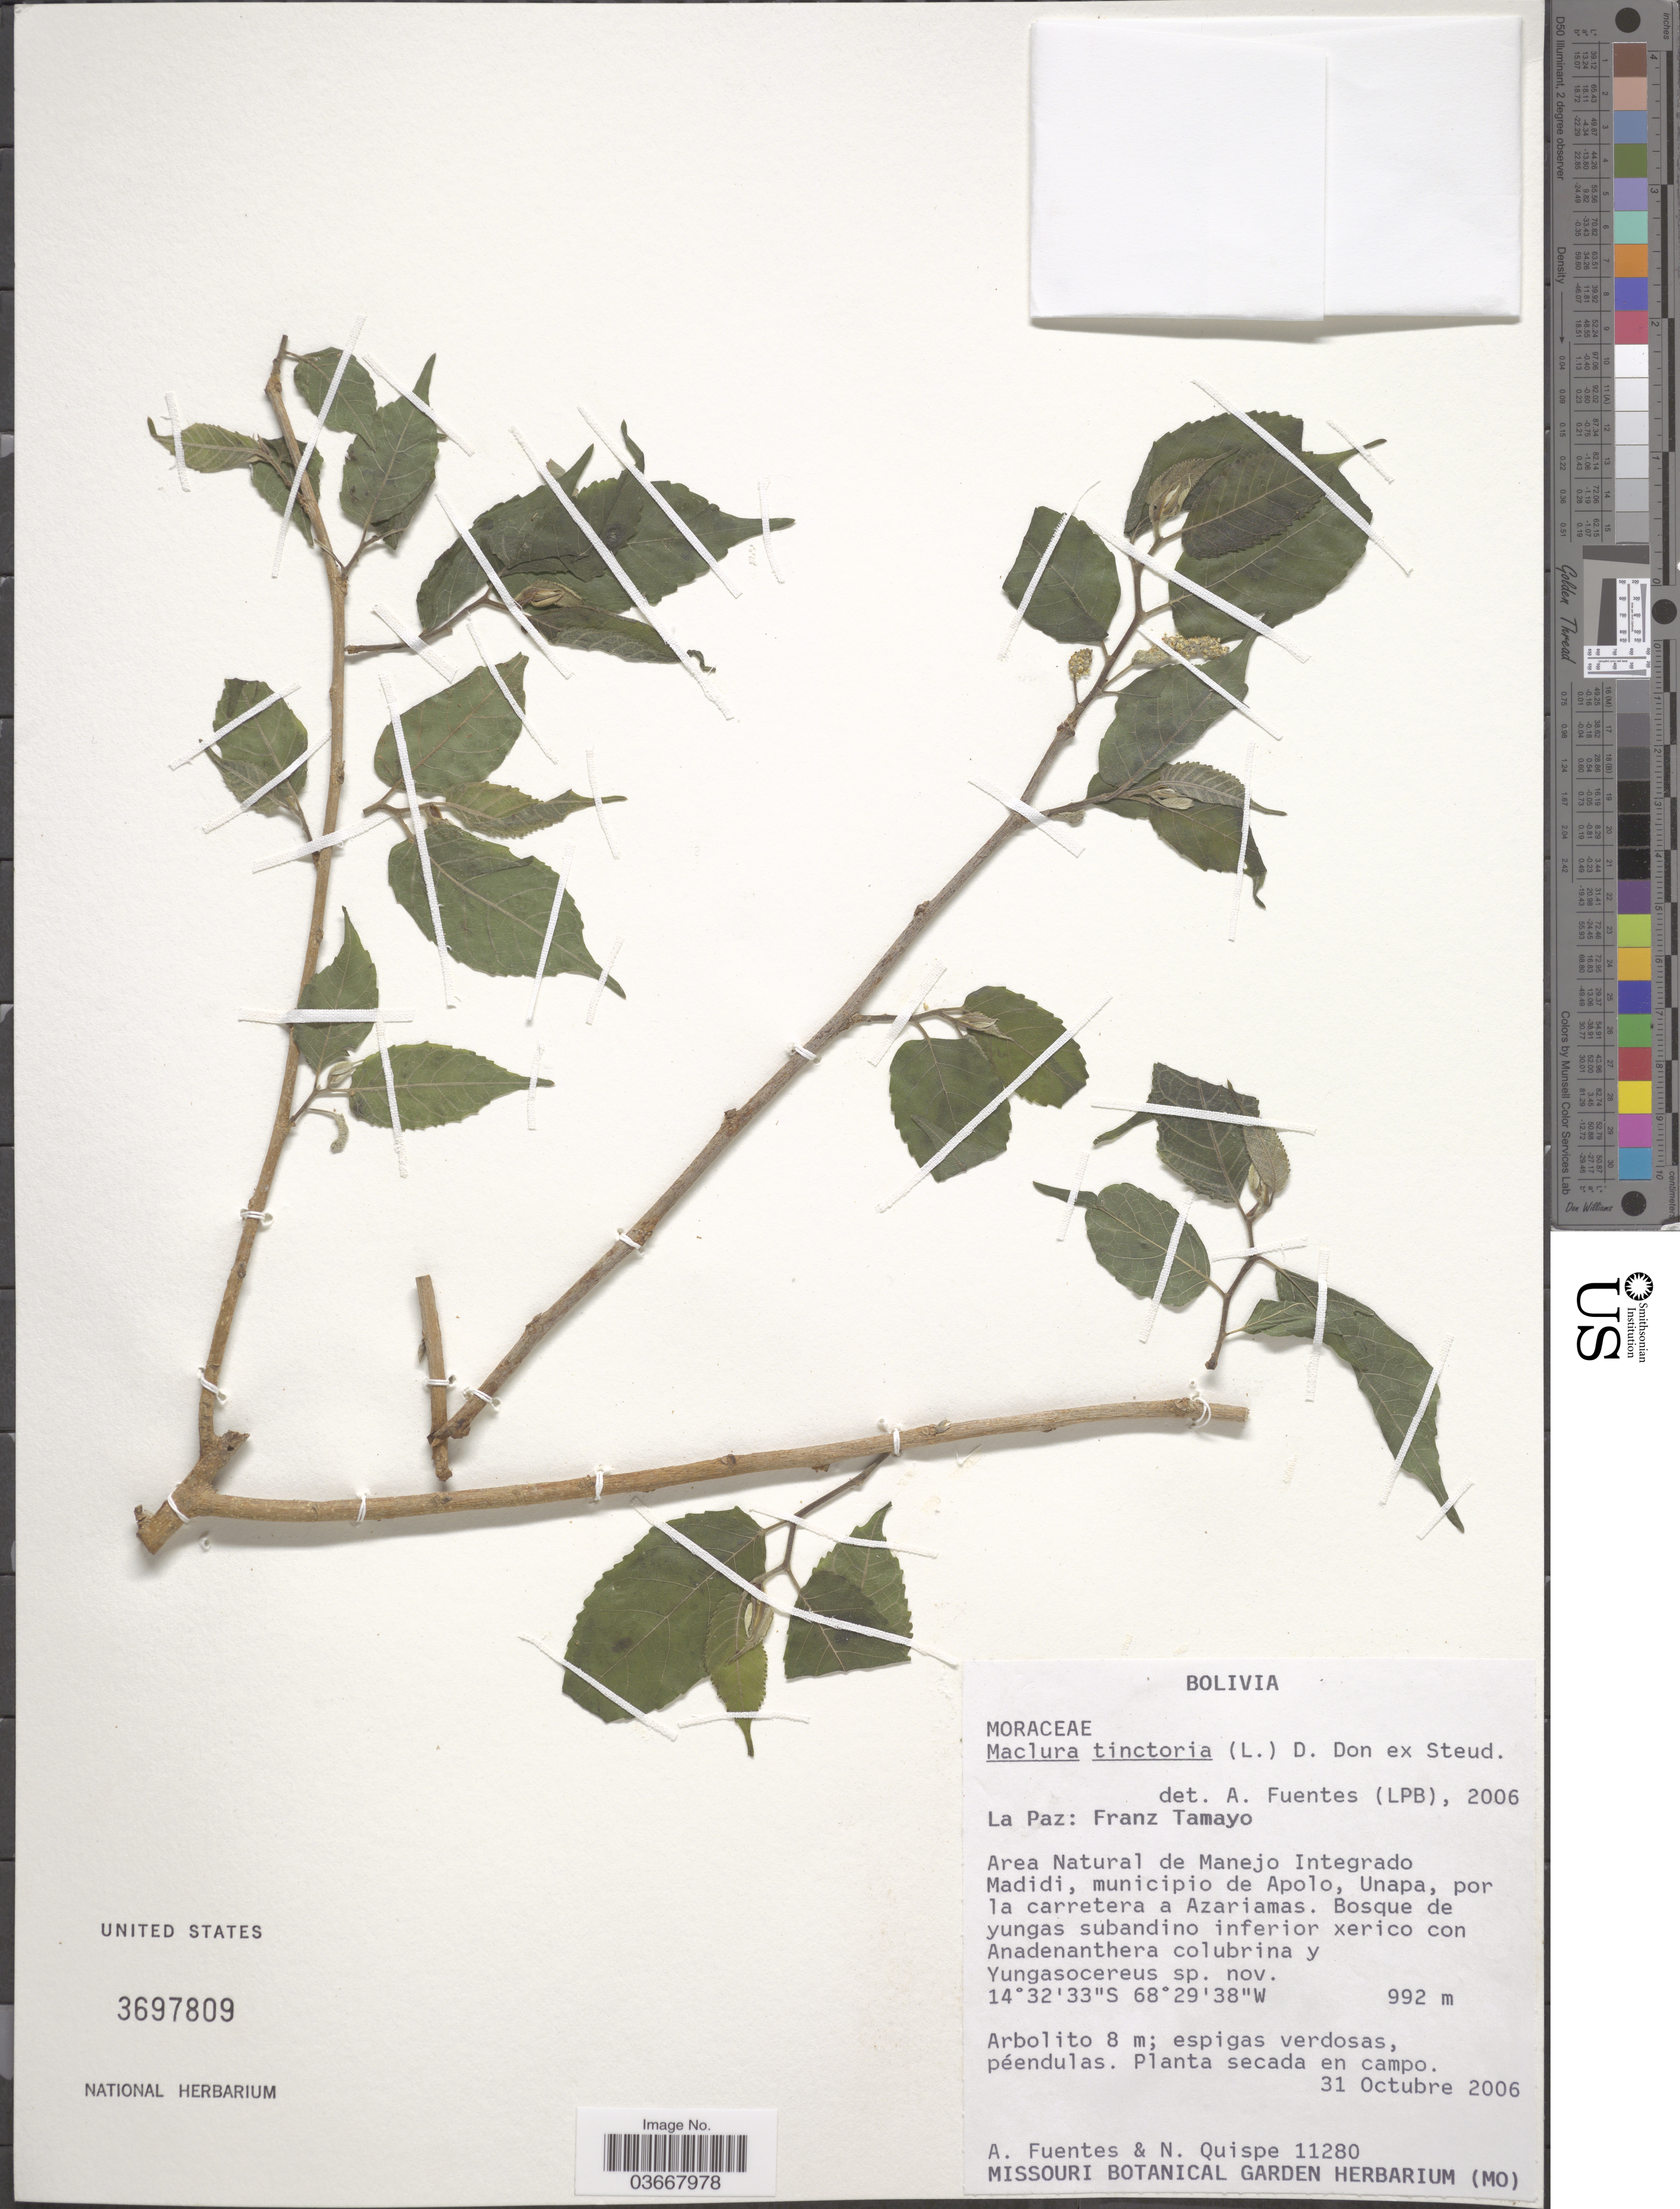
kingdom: Plantae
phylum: Tracheophyta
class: Magnoliopsida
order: Rosales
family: Moraceae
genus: Maclura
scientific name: Maclura tinctoria subsp. tinctoria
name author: (L.) D. Don ex Steud.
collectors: A. Fuentes & N. Quispe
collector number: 11280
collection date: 2006-10-31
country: Bolivia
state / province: La Paz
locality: Franz Tamayo. Area Natural de Manejo Integrado Madidi, municipio de Apolo, Unapa, por la carretera a Azariamas.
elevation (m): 992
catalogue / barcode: US 3697809